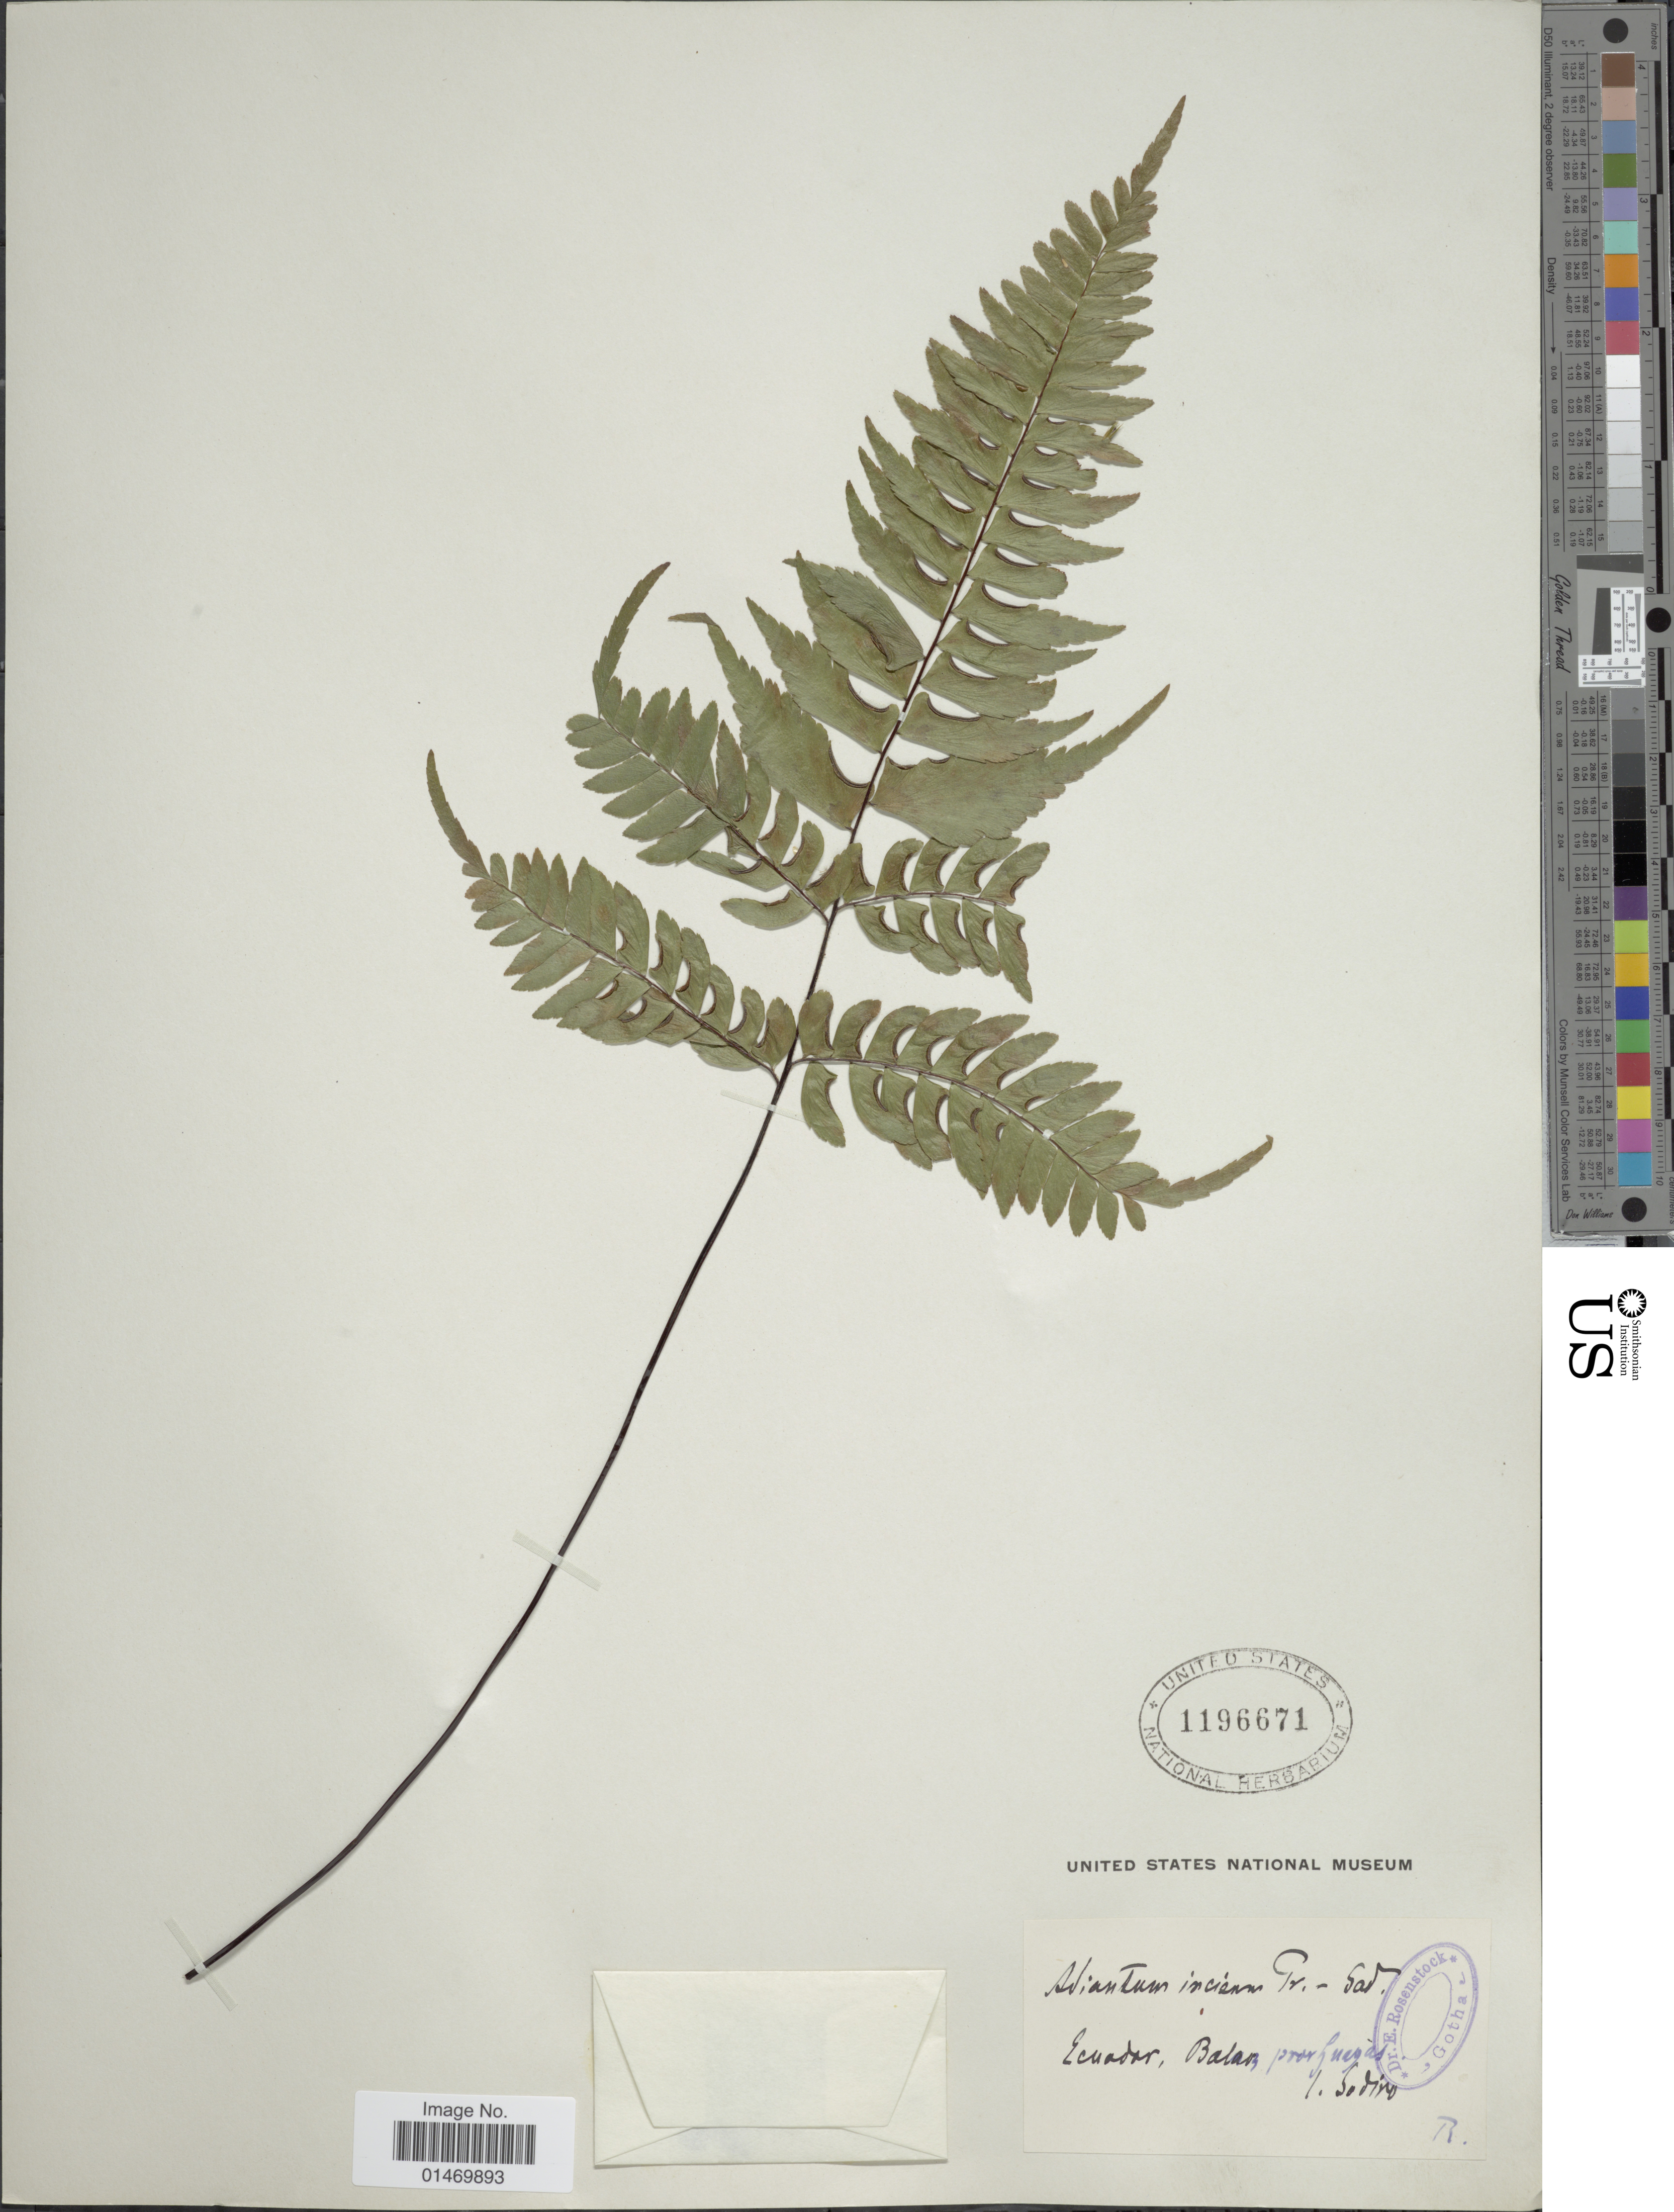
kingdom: Plantae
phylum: Tracheophyta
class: Polypodiopsida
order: Polypodiales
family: Pteridaceae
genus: Adiantum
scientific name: Adiantum alarconianum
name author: Gaudich.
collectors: Sodiro, --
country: Ecuador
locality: Ecuador, Balao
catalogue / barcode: US 1196671